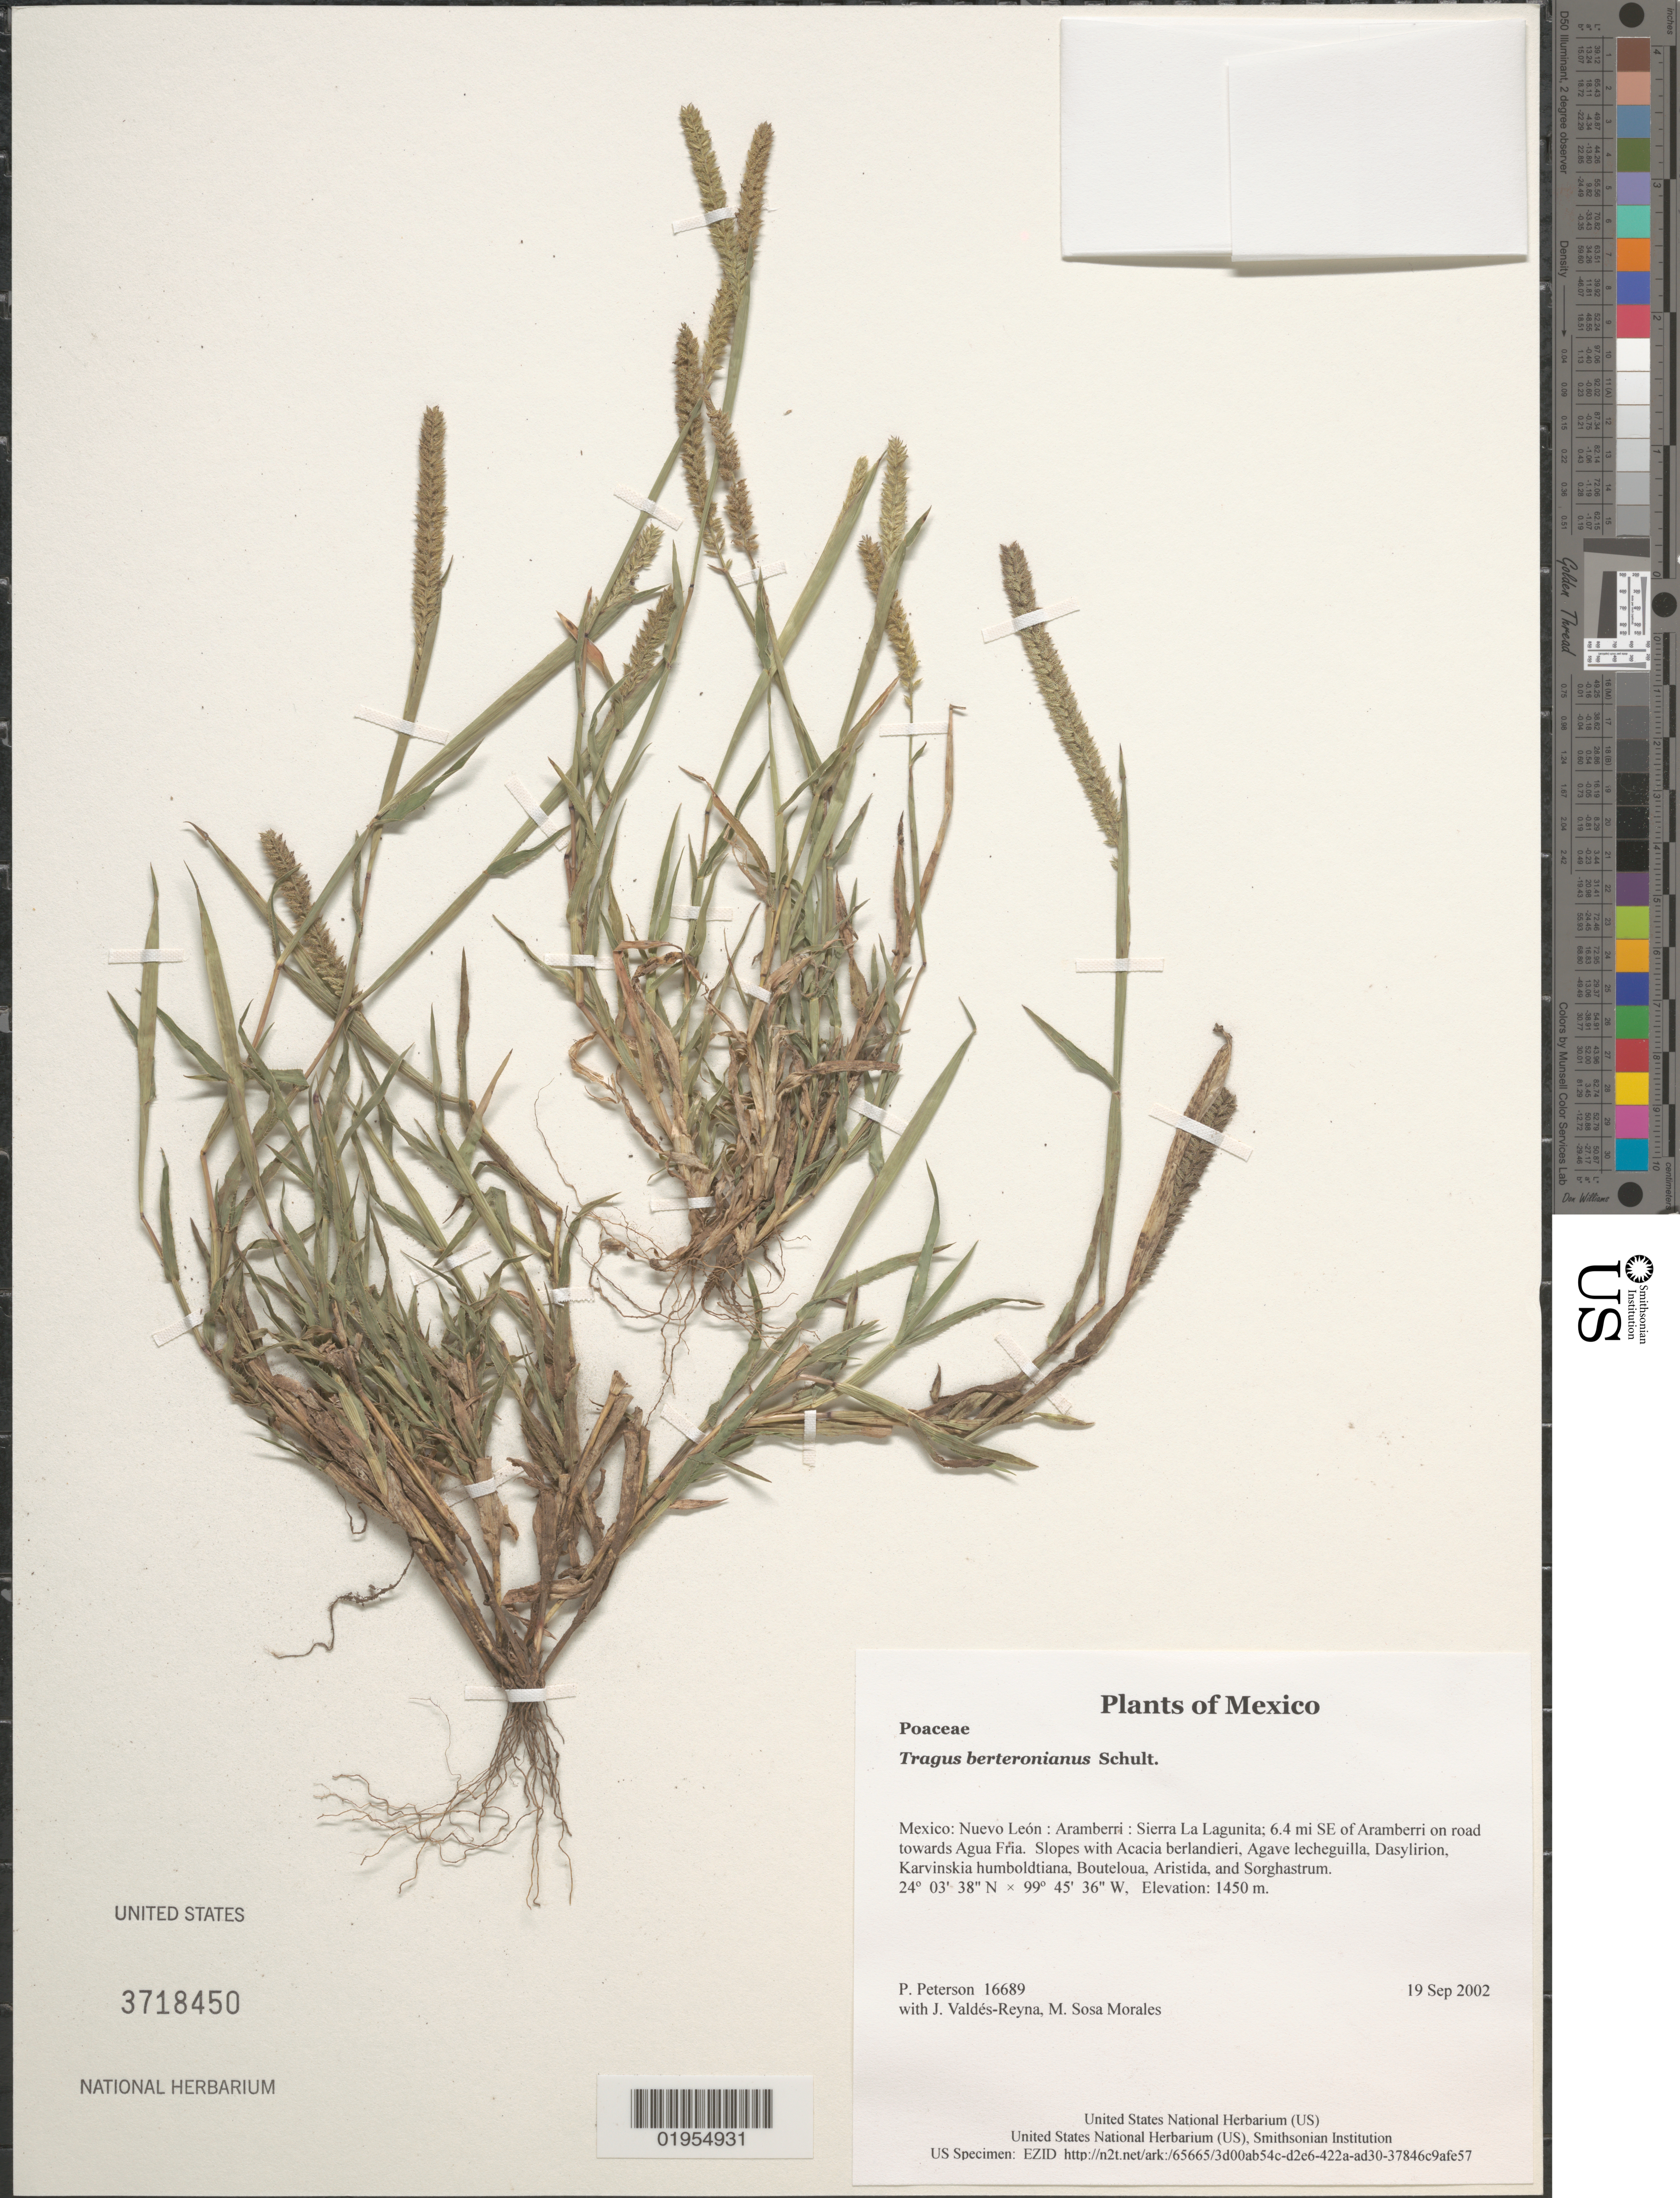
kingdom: Plantae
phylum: Tracheophyta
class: Liliopsida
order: Poales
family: Poaceae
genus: Tragus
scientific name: Tragus berteronianus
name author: Schult.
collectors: P. M. Peterson, J. Valdés-Reyna & M. Sosa Morales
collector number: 16689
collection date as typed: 19 Sep 2002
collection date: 2002-09-19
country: Mexico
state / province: Nuevo León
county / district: Aramberri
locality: Sierra La Lagunita; 6.4 mi SE of Aramberri on road towards Agua Fria. Slopes with Acacia berlandieri, Agave lecheguilla, Dasylirion, Karvinskia humboldtiana, Bouteloua, Aristida, and Sorghastrum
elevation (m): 1450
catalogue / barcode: US 3718450